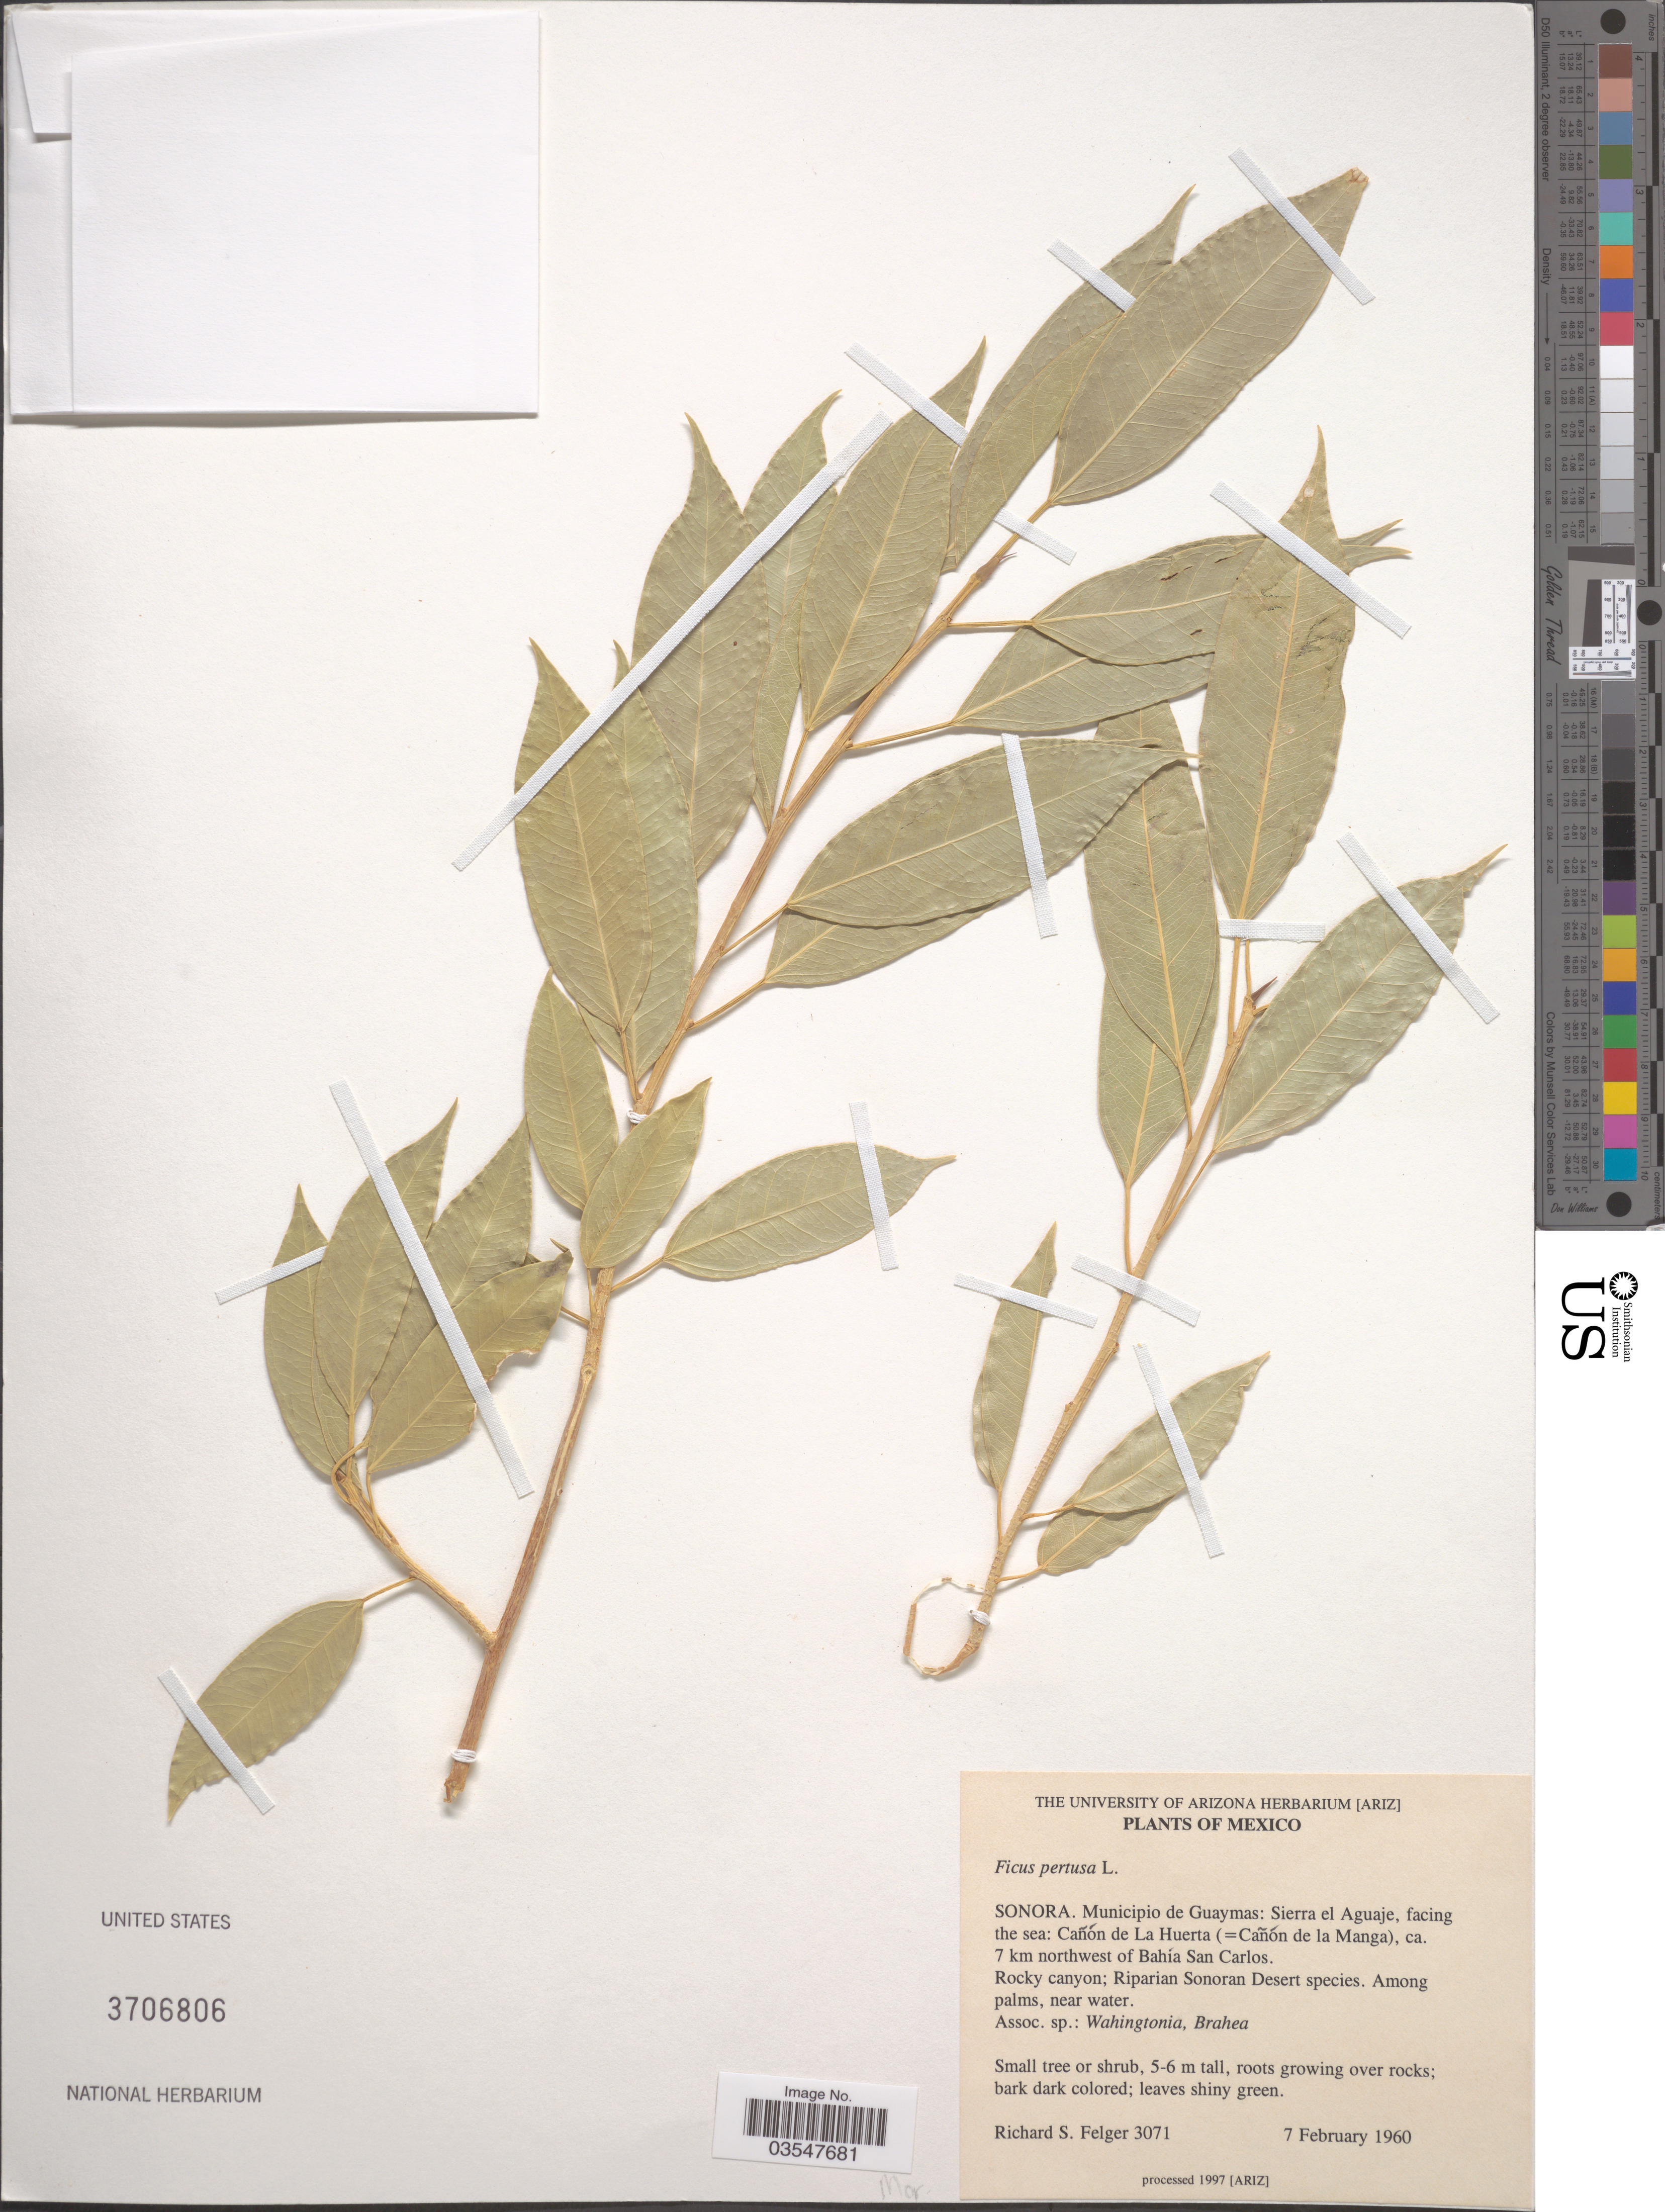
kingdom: Plantae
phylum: Tracheophyta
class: Magnoliopsida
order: Rosales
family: Moraceae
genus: Ficus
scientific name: Ficus pertusa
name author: L. f.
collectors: R. S. Felger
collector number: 3071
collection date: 1960-02-07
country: Mexico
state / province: Sonora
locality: Municipio de Guaymas: Sierra el Aguaje, facing the sea: Cañón de La Huerta (=Cañón de la Manga), ca. 7 km northwest of Bahía San Carlos.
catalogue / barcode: US 3706806